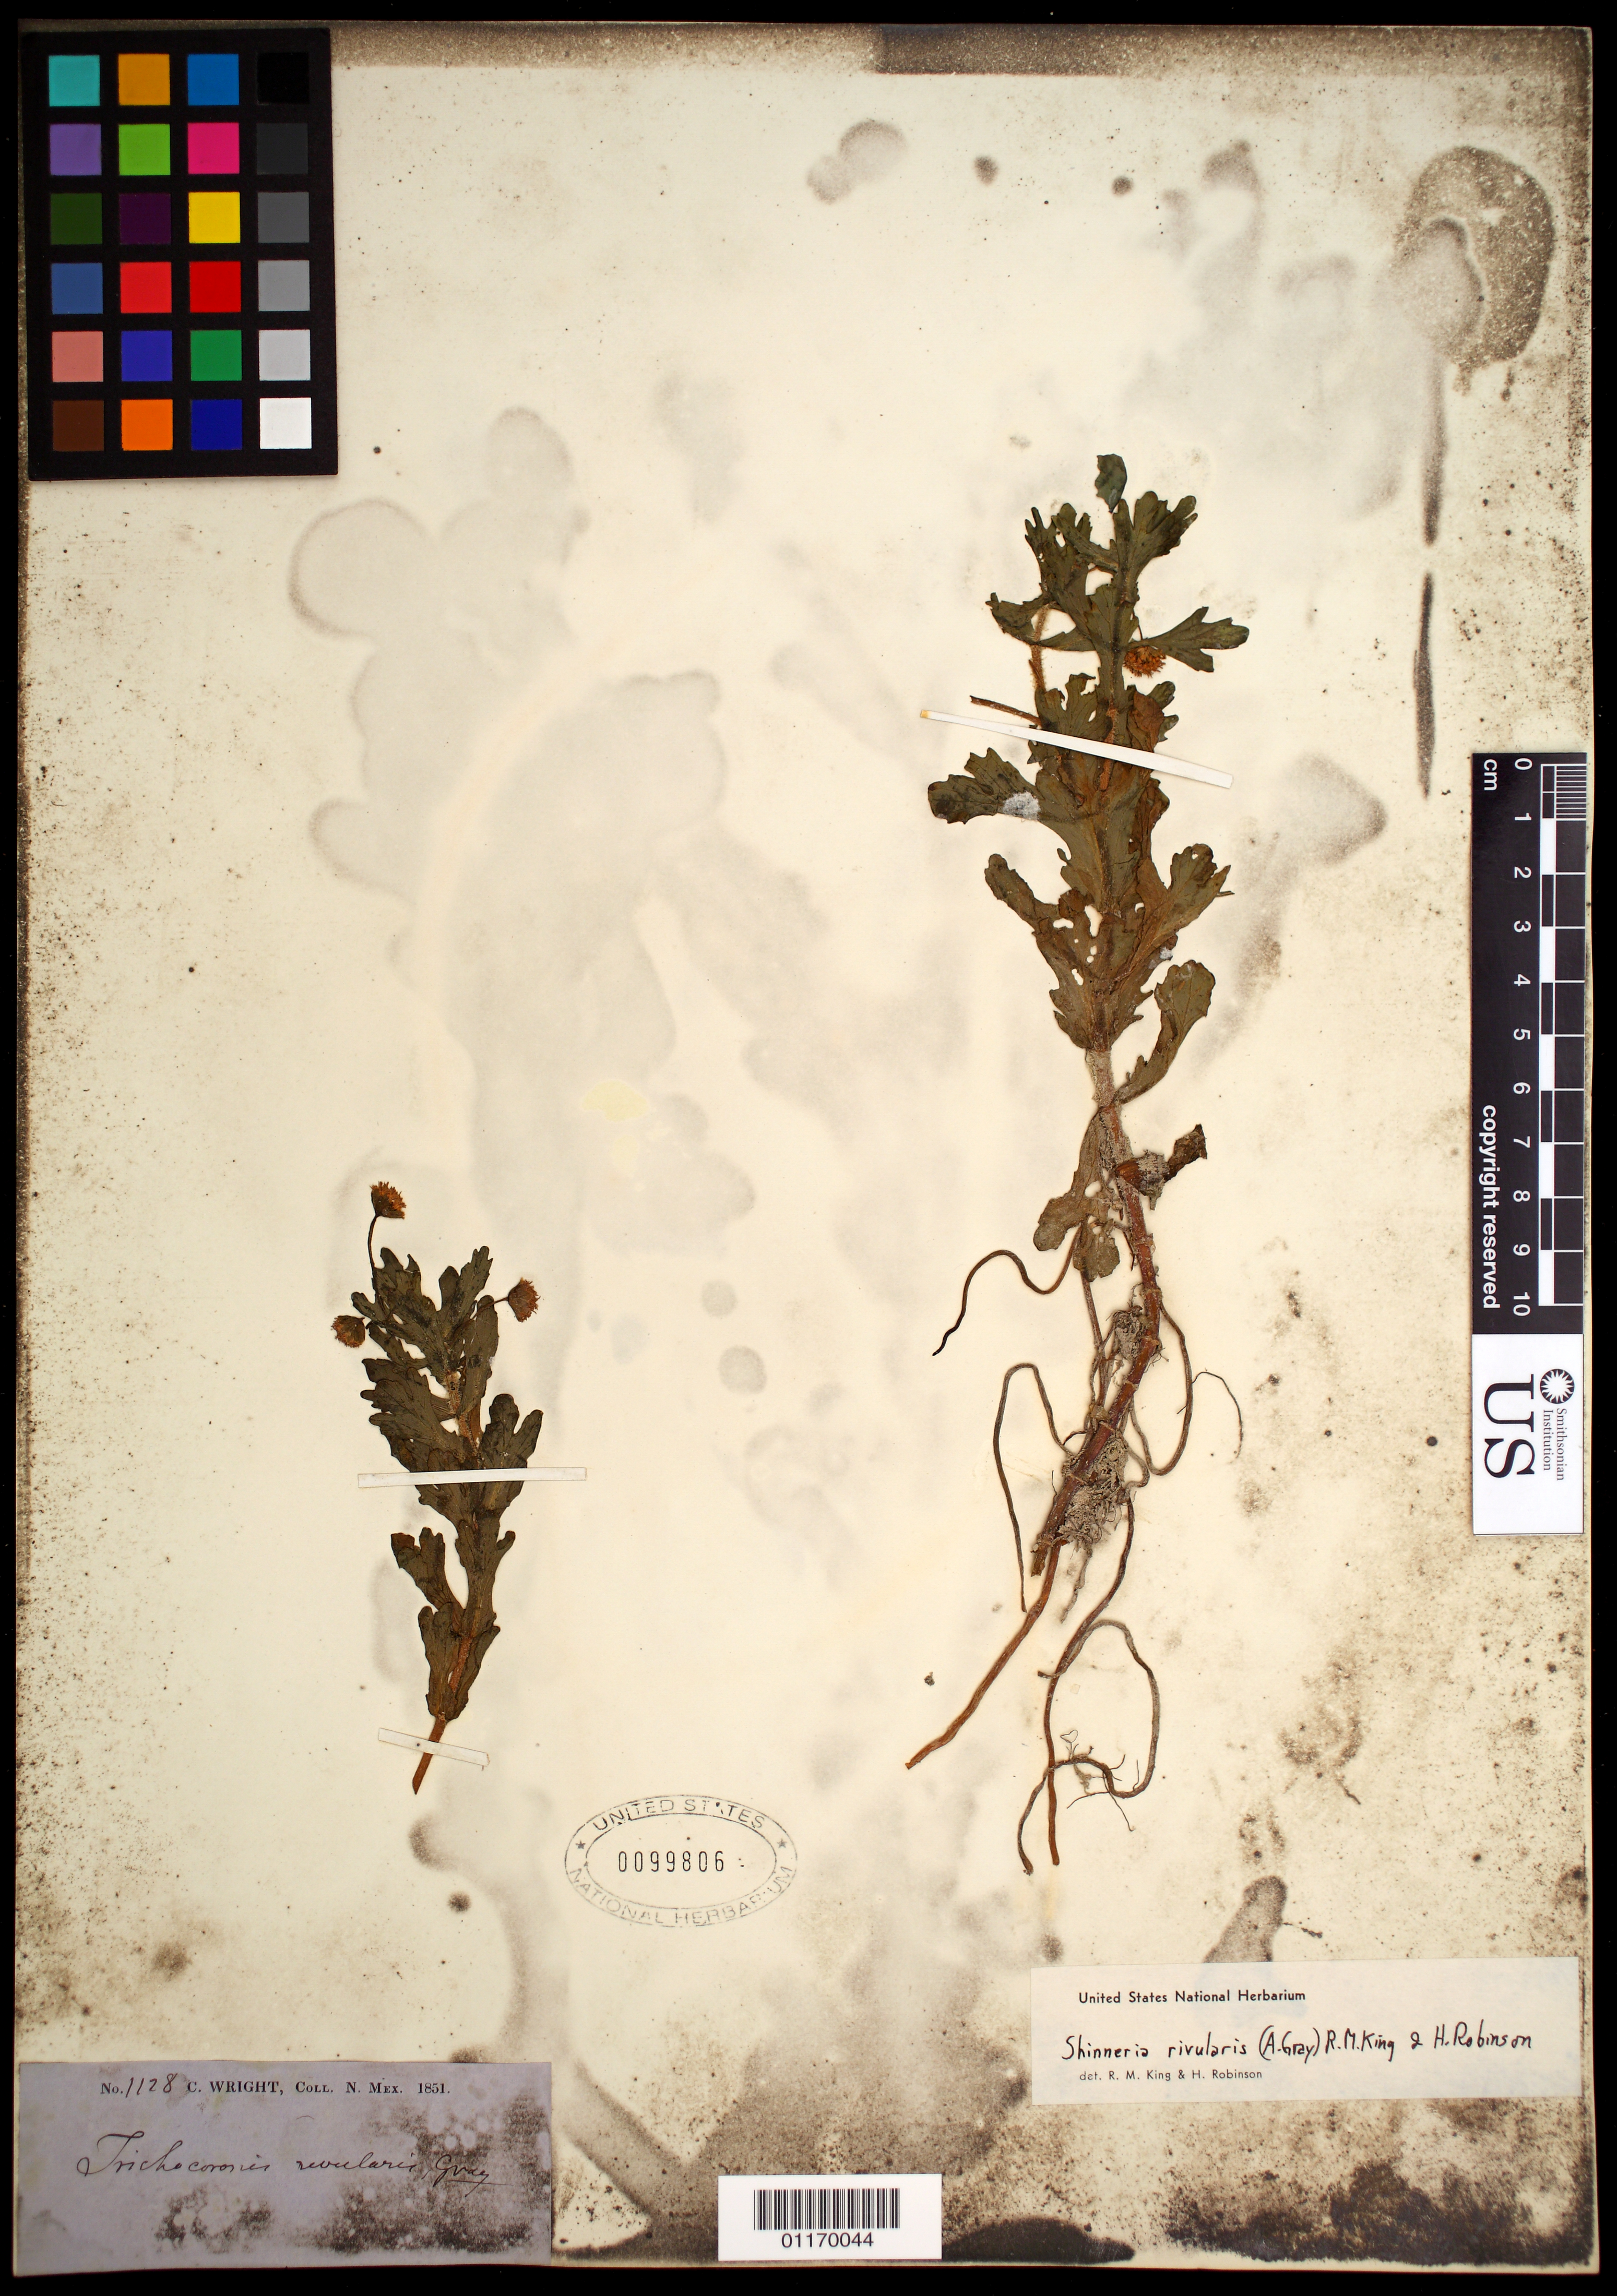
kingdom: Plantae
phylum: Tracheophyta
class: Magnoliopsida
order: Asterales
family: Asteraceae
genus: Trichocoronis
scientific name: Trichocoronis rivularis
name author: A. Gray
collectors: C. Wright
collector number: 1128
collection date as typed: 1851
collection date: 1851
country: United States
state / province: New Mexico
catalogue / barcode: US 99806